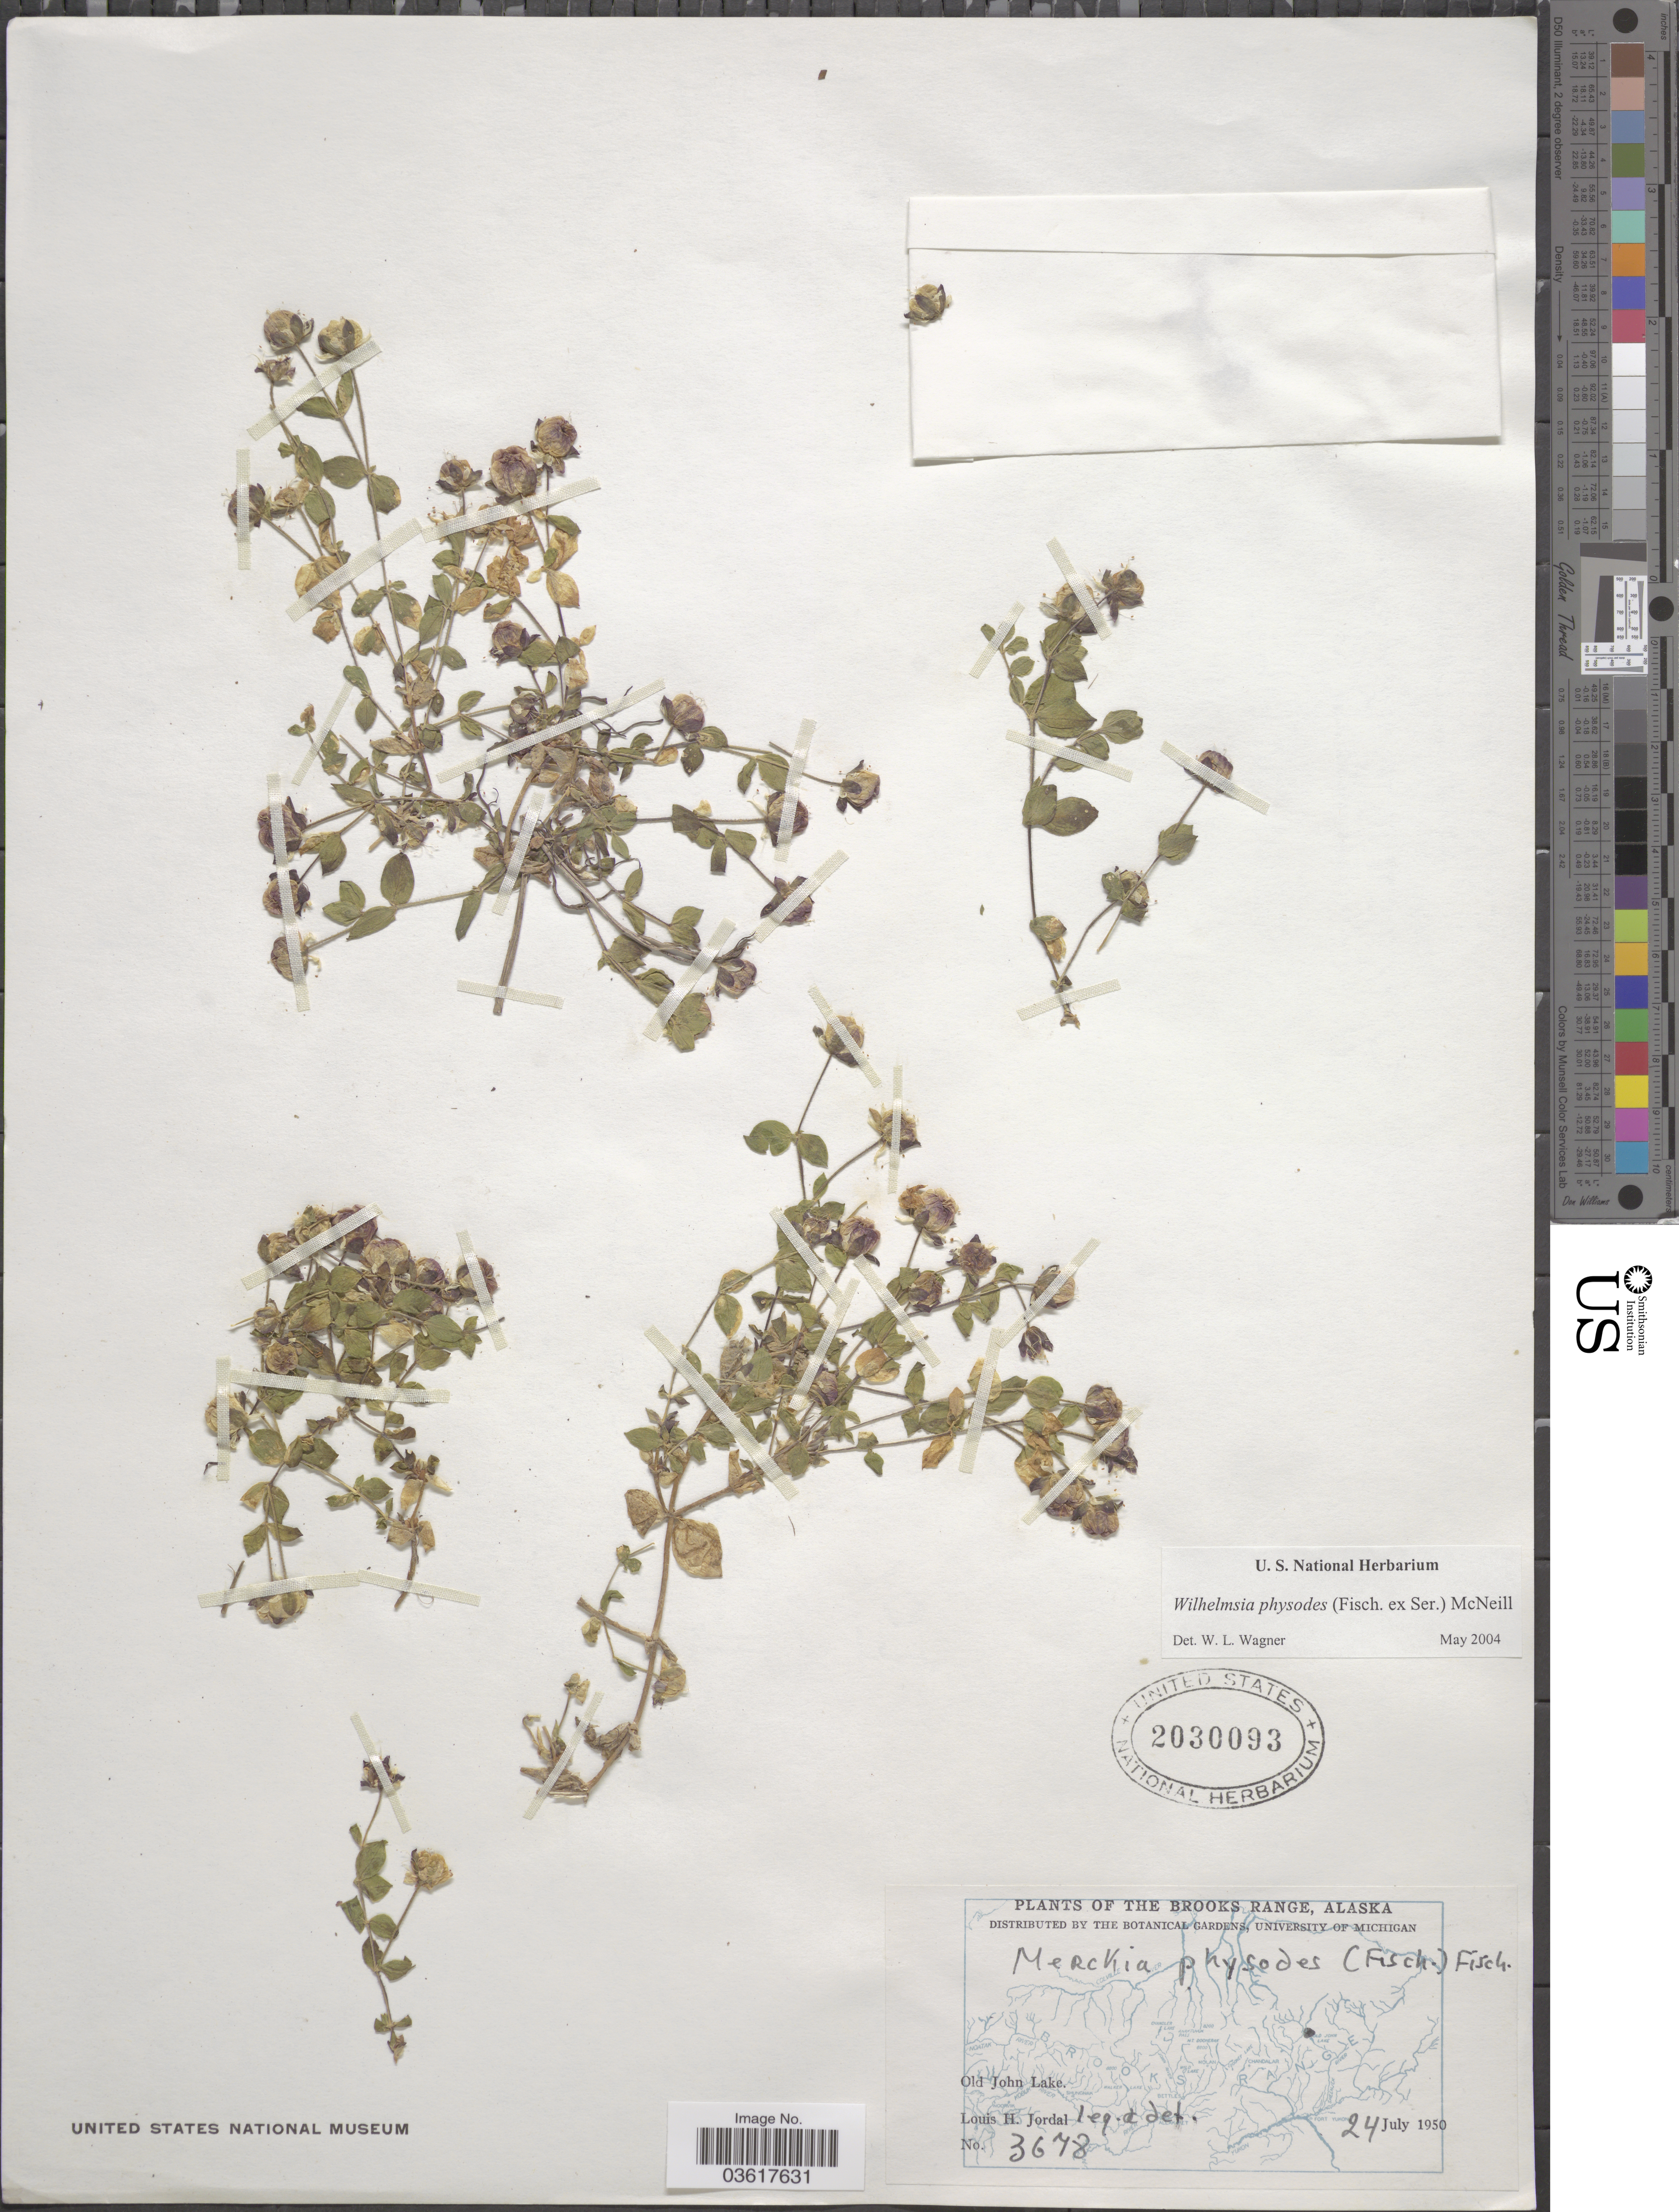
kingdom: Plantae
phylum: Tracheophyta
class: Magnoliopsida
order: Caryophyllales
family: Caryophyllaceae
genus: Wilhelmsia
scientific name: Wilhelmsia sp.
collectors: L. Jordal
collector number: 3678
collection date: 1950-07-24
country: United States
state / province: Alaska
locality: The Brooks Range. Old John Lake.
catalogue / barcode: US 2030093